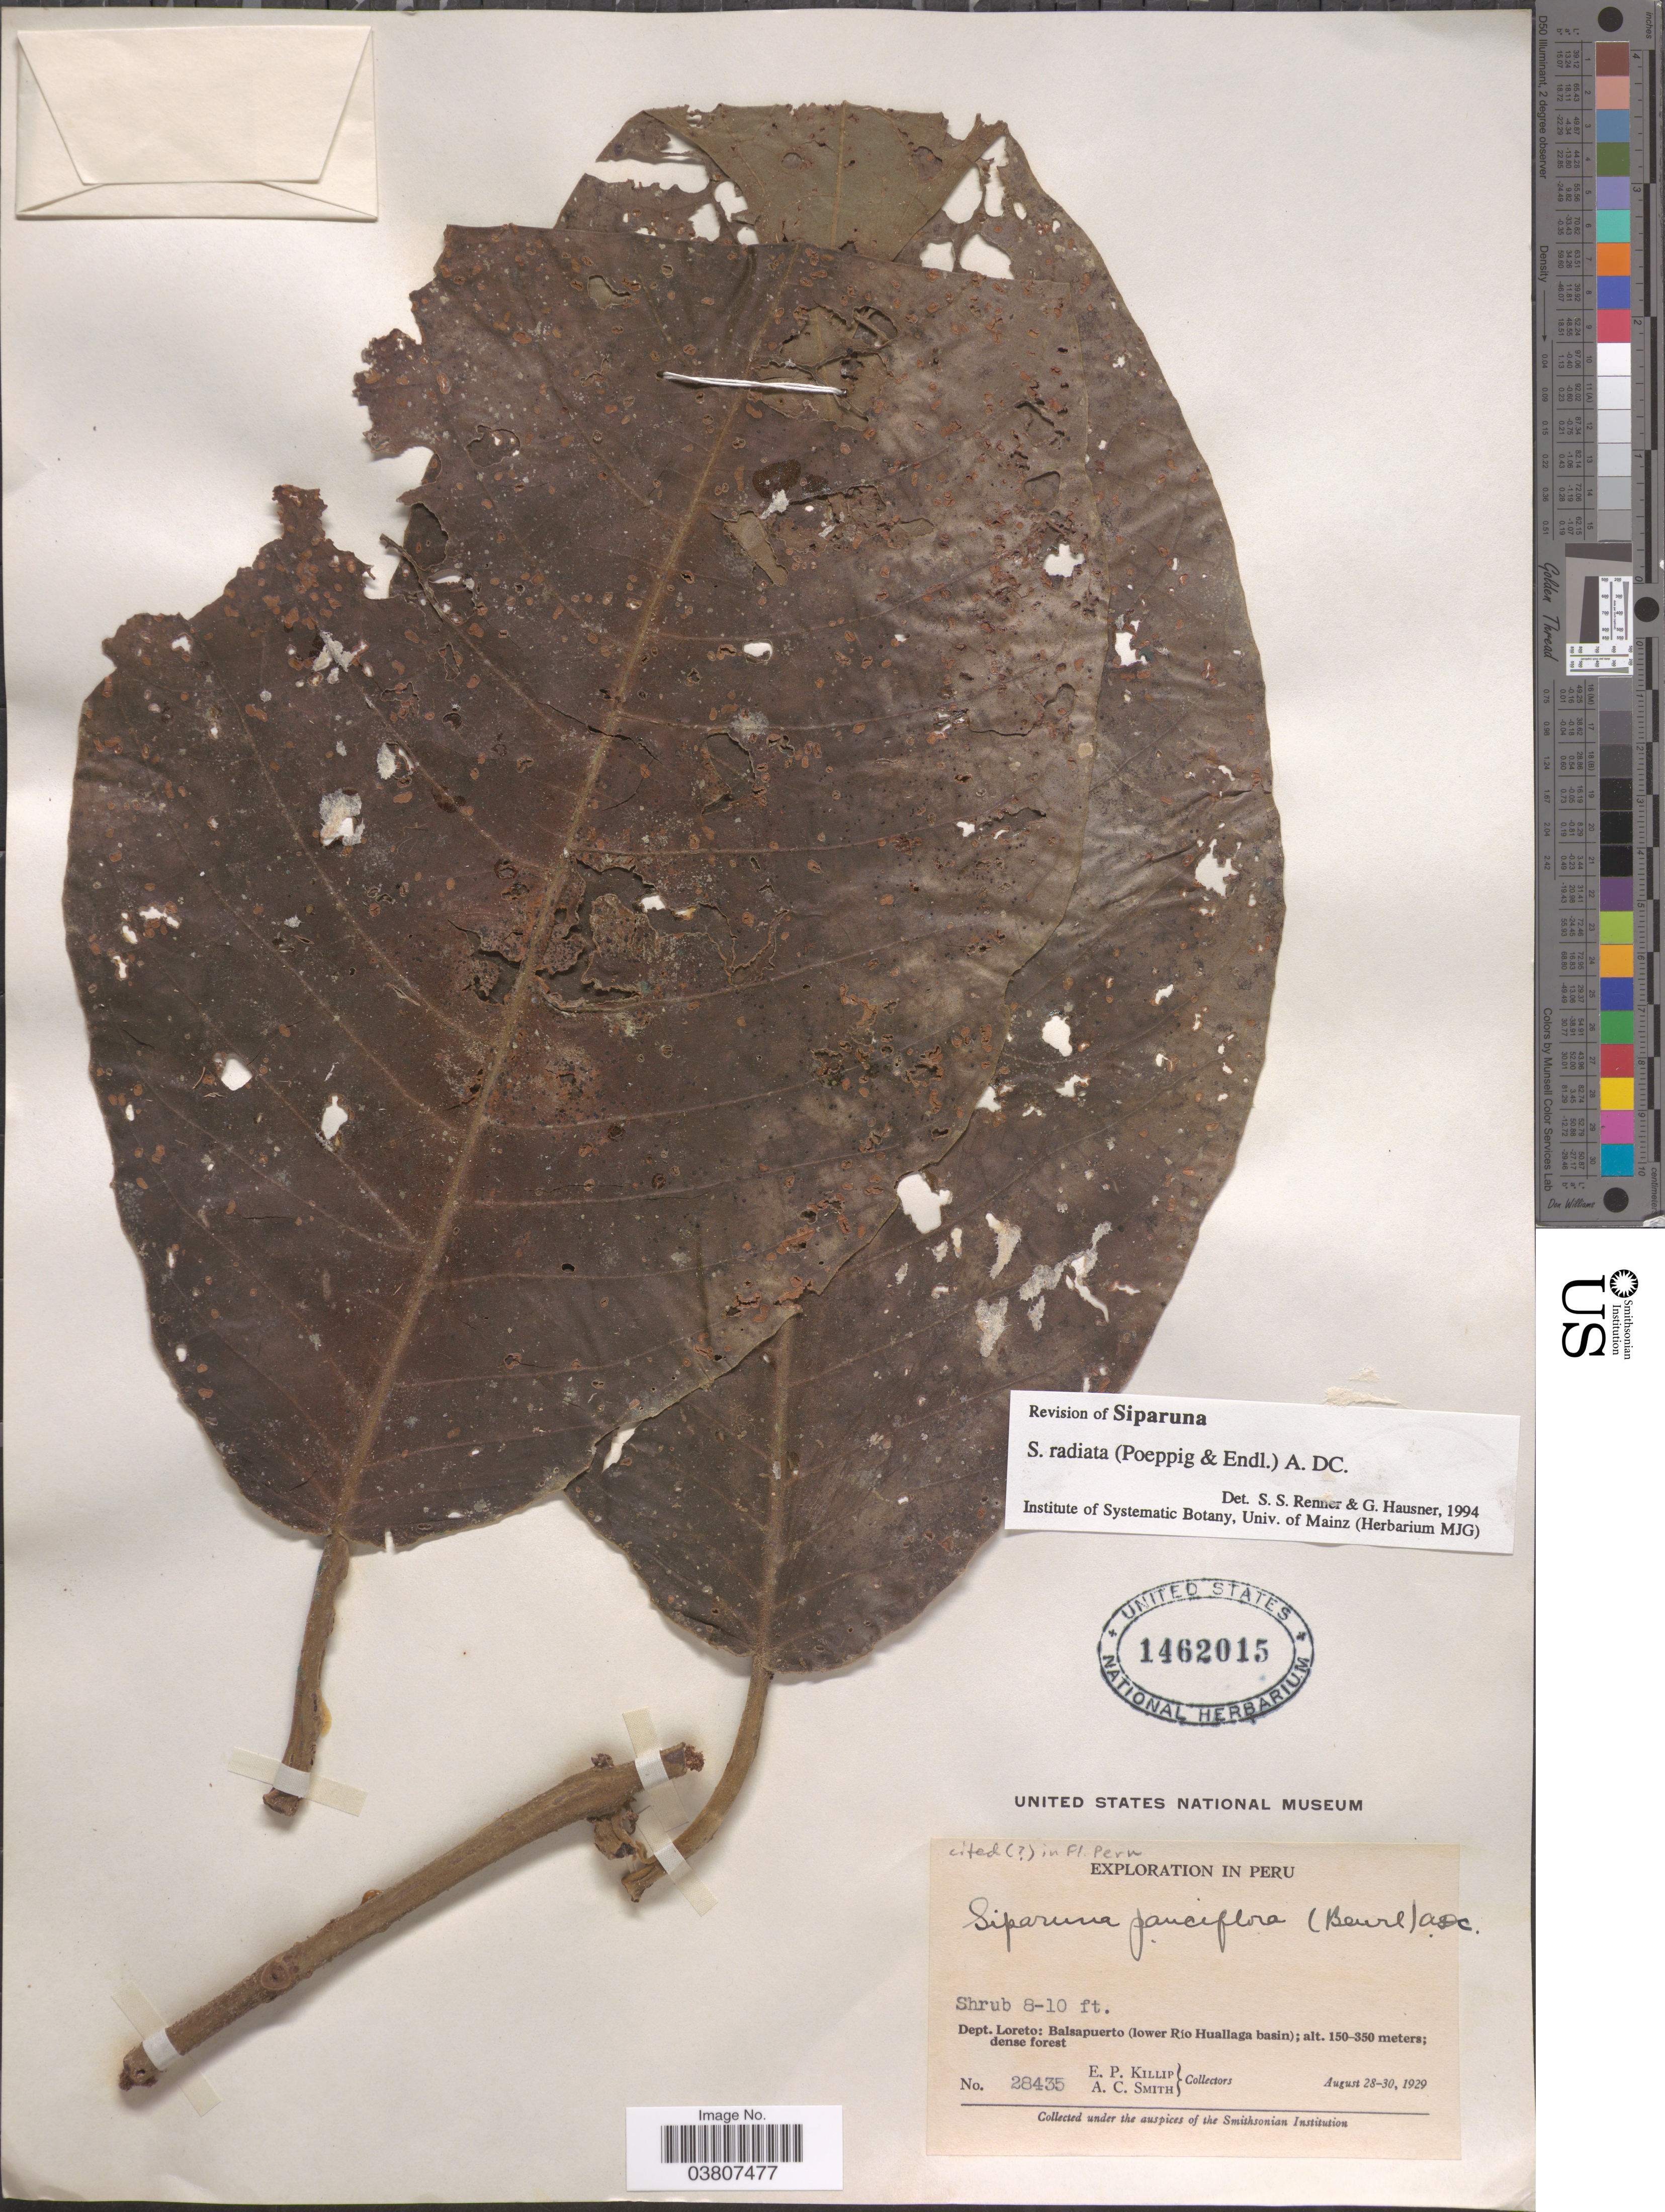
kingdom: Plantae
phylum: Tracheophyta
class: Magnoliopsida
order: Laurales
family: Siparunaceae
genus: Siparuna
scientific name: Siparuna sessiliflora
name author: (Kunth) A. DC.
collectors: E. P. Killip & A. C. Smith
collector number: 28435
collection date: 1929-08-28/1929-08-30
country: Peru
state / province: Loreto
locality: Dept. Loreto: Balsapuerto (lower Río Huallaga basin).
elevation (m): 150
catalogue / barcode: US 1462015